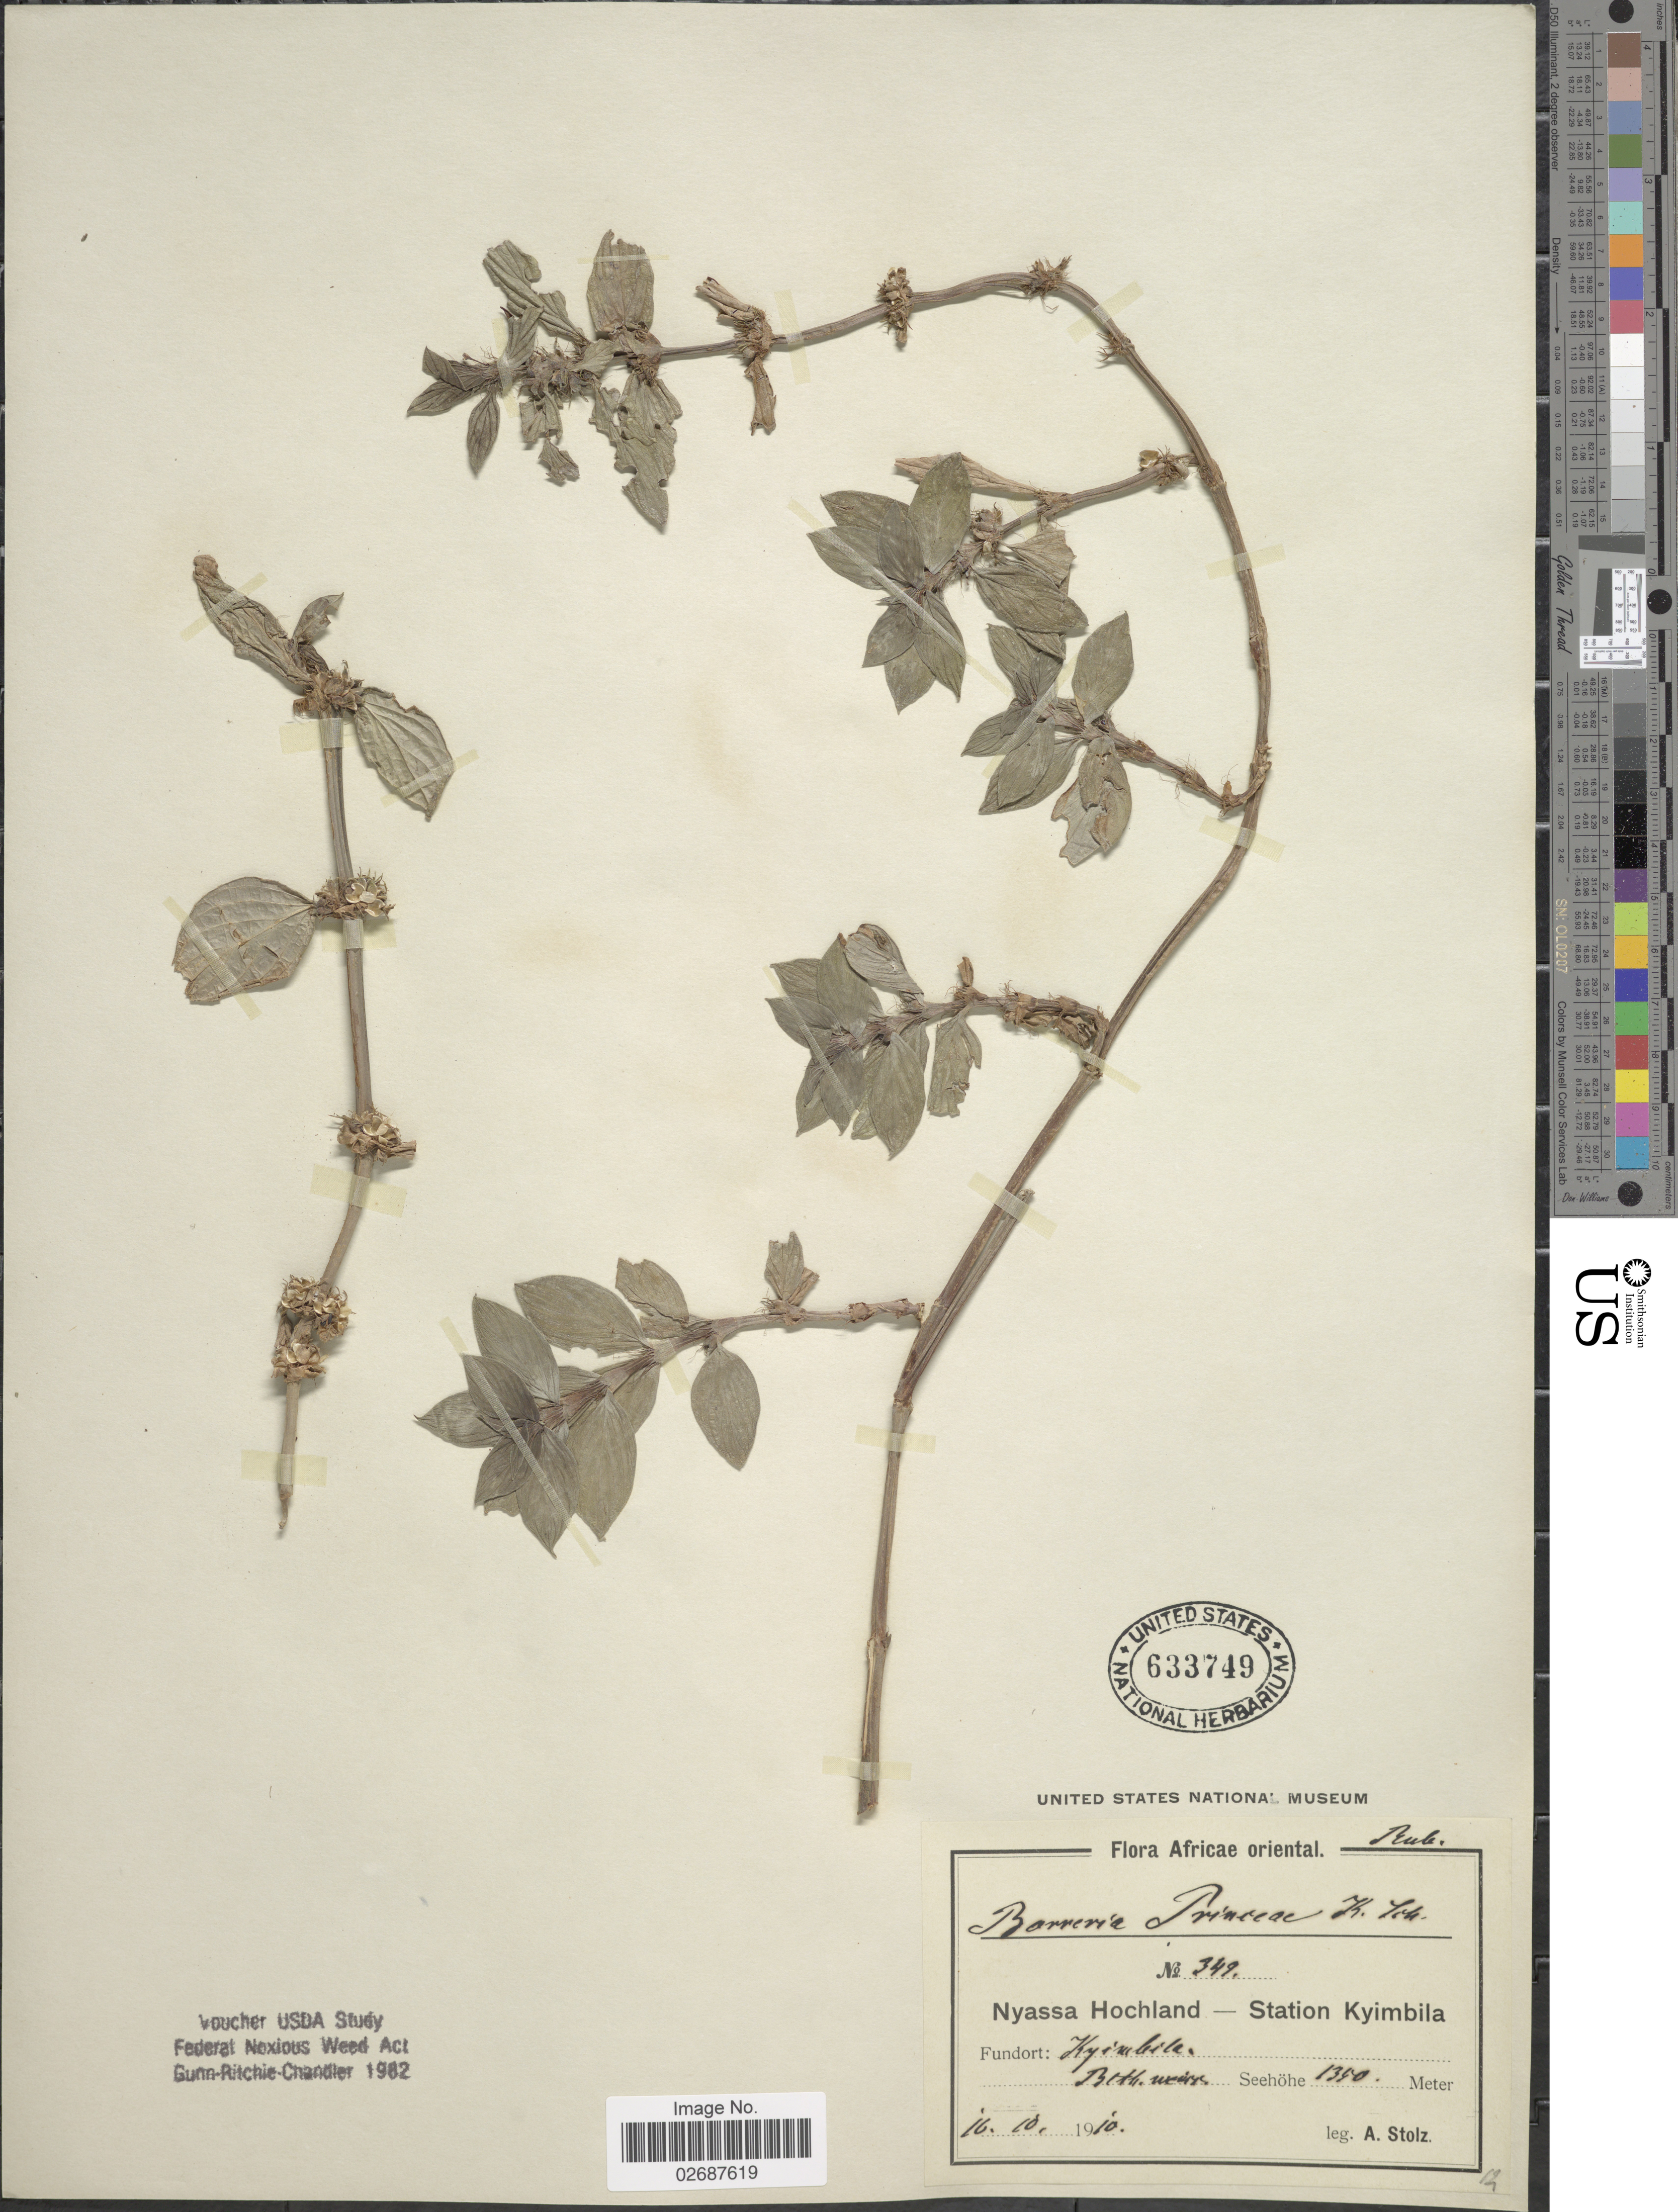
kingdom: Plantae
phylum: Tracheophyta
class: Magnoliopsida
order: Gentianales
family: Rubiaceae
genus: Borreria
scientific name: Borreria princeae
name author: K. Schum.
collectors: A. Stolz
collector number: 349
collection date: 1910-10-16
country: Malawi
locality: Africae oriental, Nyassa Hochland-Station Kyimbila, Kyimbila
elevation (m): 1350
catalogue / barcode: US 633749